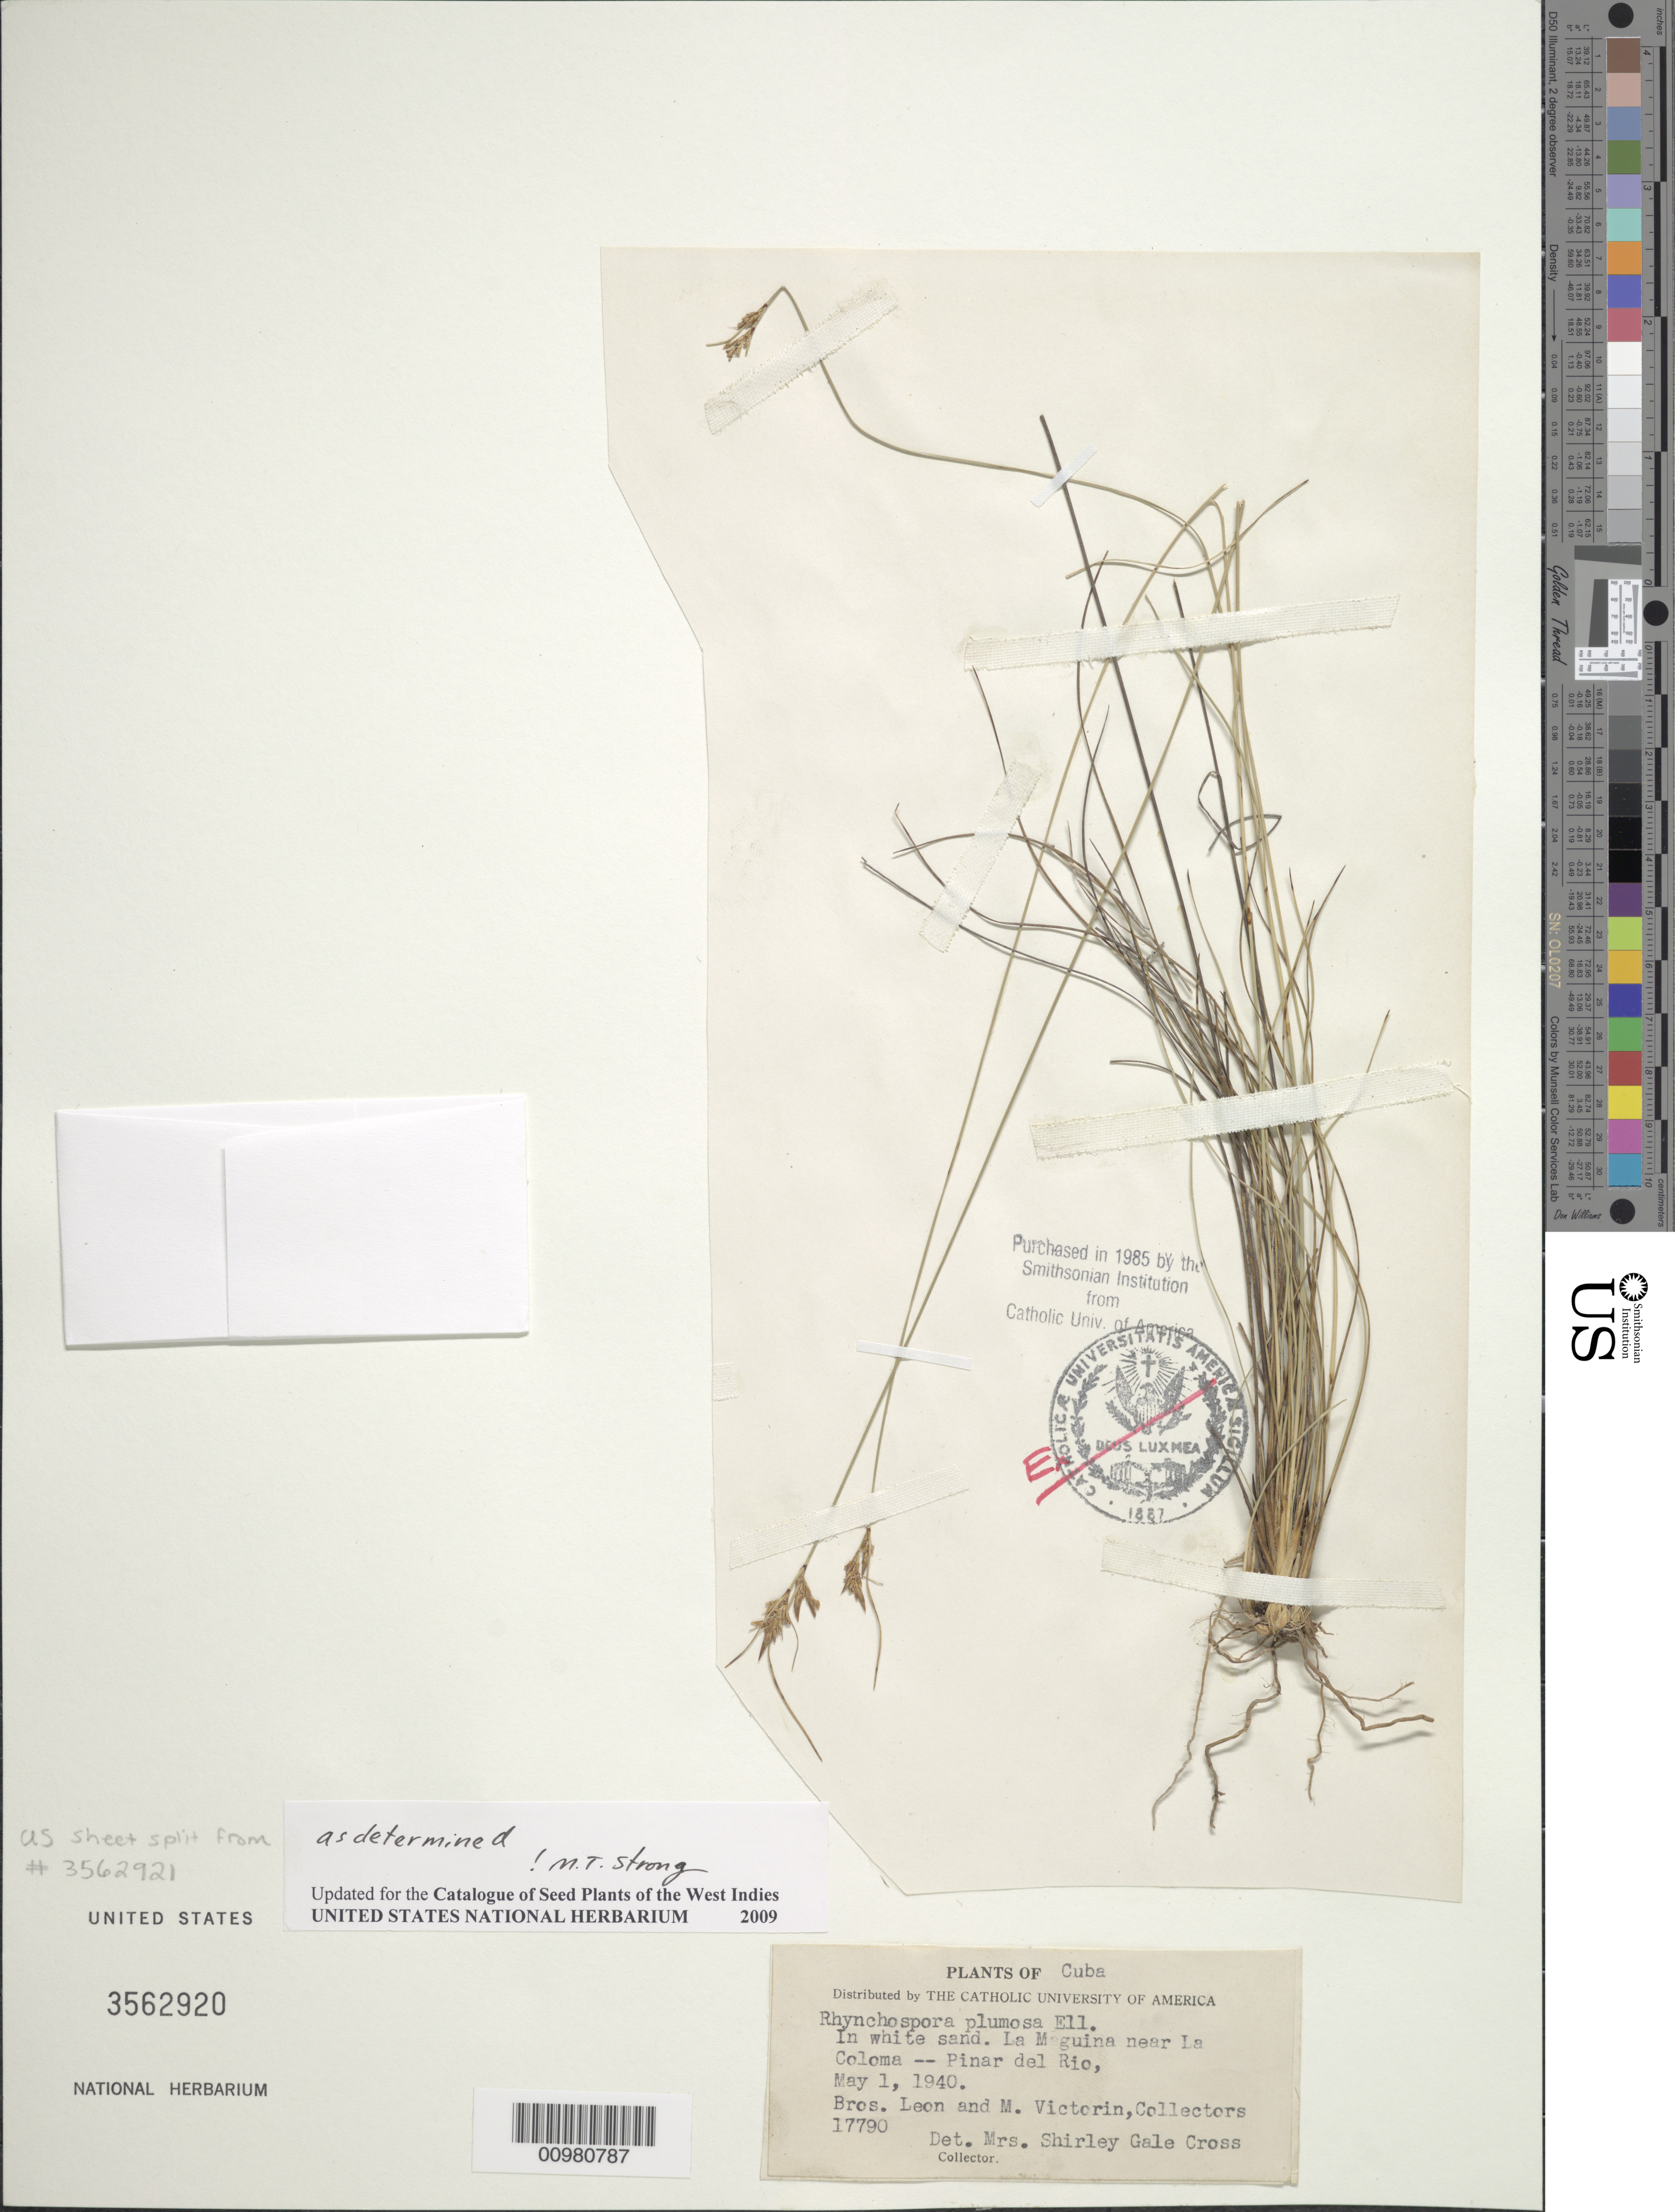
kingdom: Plantae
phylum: Tracheophyta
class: Liliopsida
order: Poales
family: Cyperaceae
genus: Rhynchospora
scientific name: Rhynchospora plumosa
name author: Elliott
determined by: Strong, M. T., (US), Smithsonian Institution - National Museum of Natural History (UNITED STATES)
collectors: Bro. León & F. Victorin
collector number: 17790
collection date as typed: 01 May 1940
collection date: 1940-05-01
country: Cuba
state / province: Pinar del Rio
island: Cuba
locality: La Maguina, near La Coloma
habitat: in white sand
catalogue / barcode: US 3562920